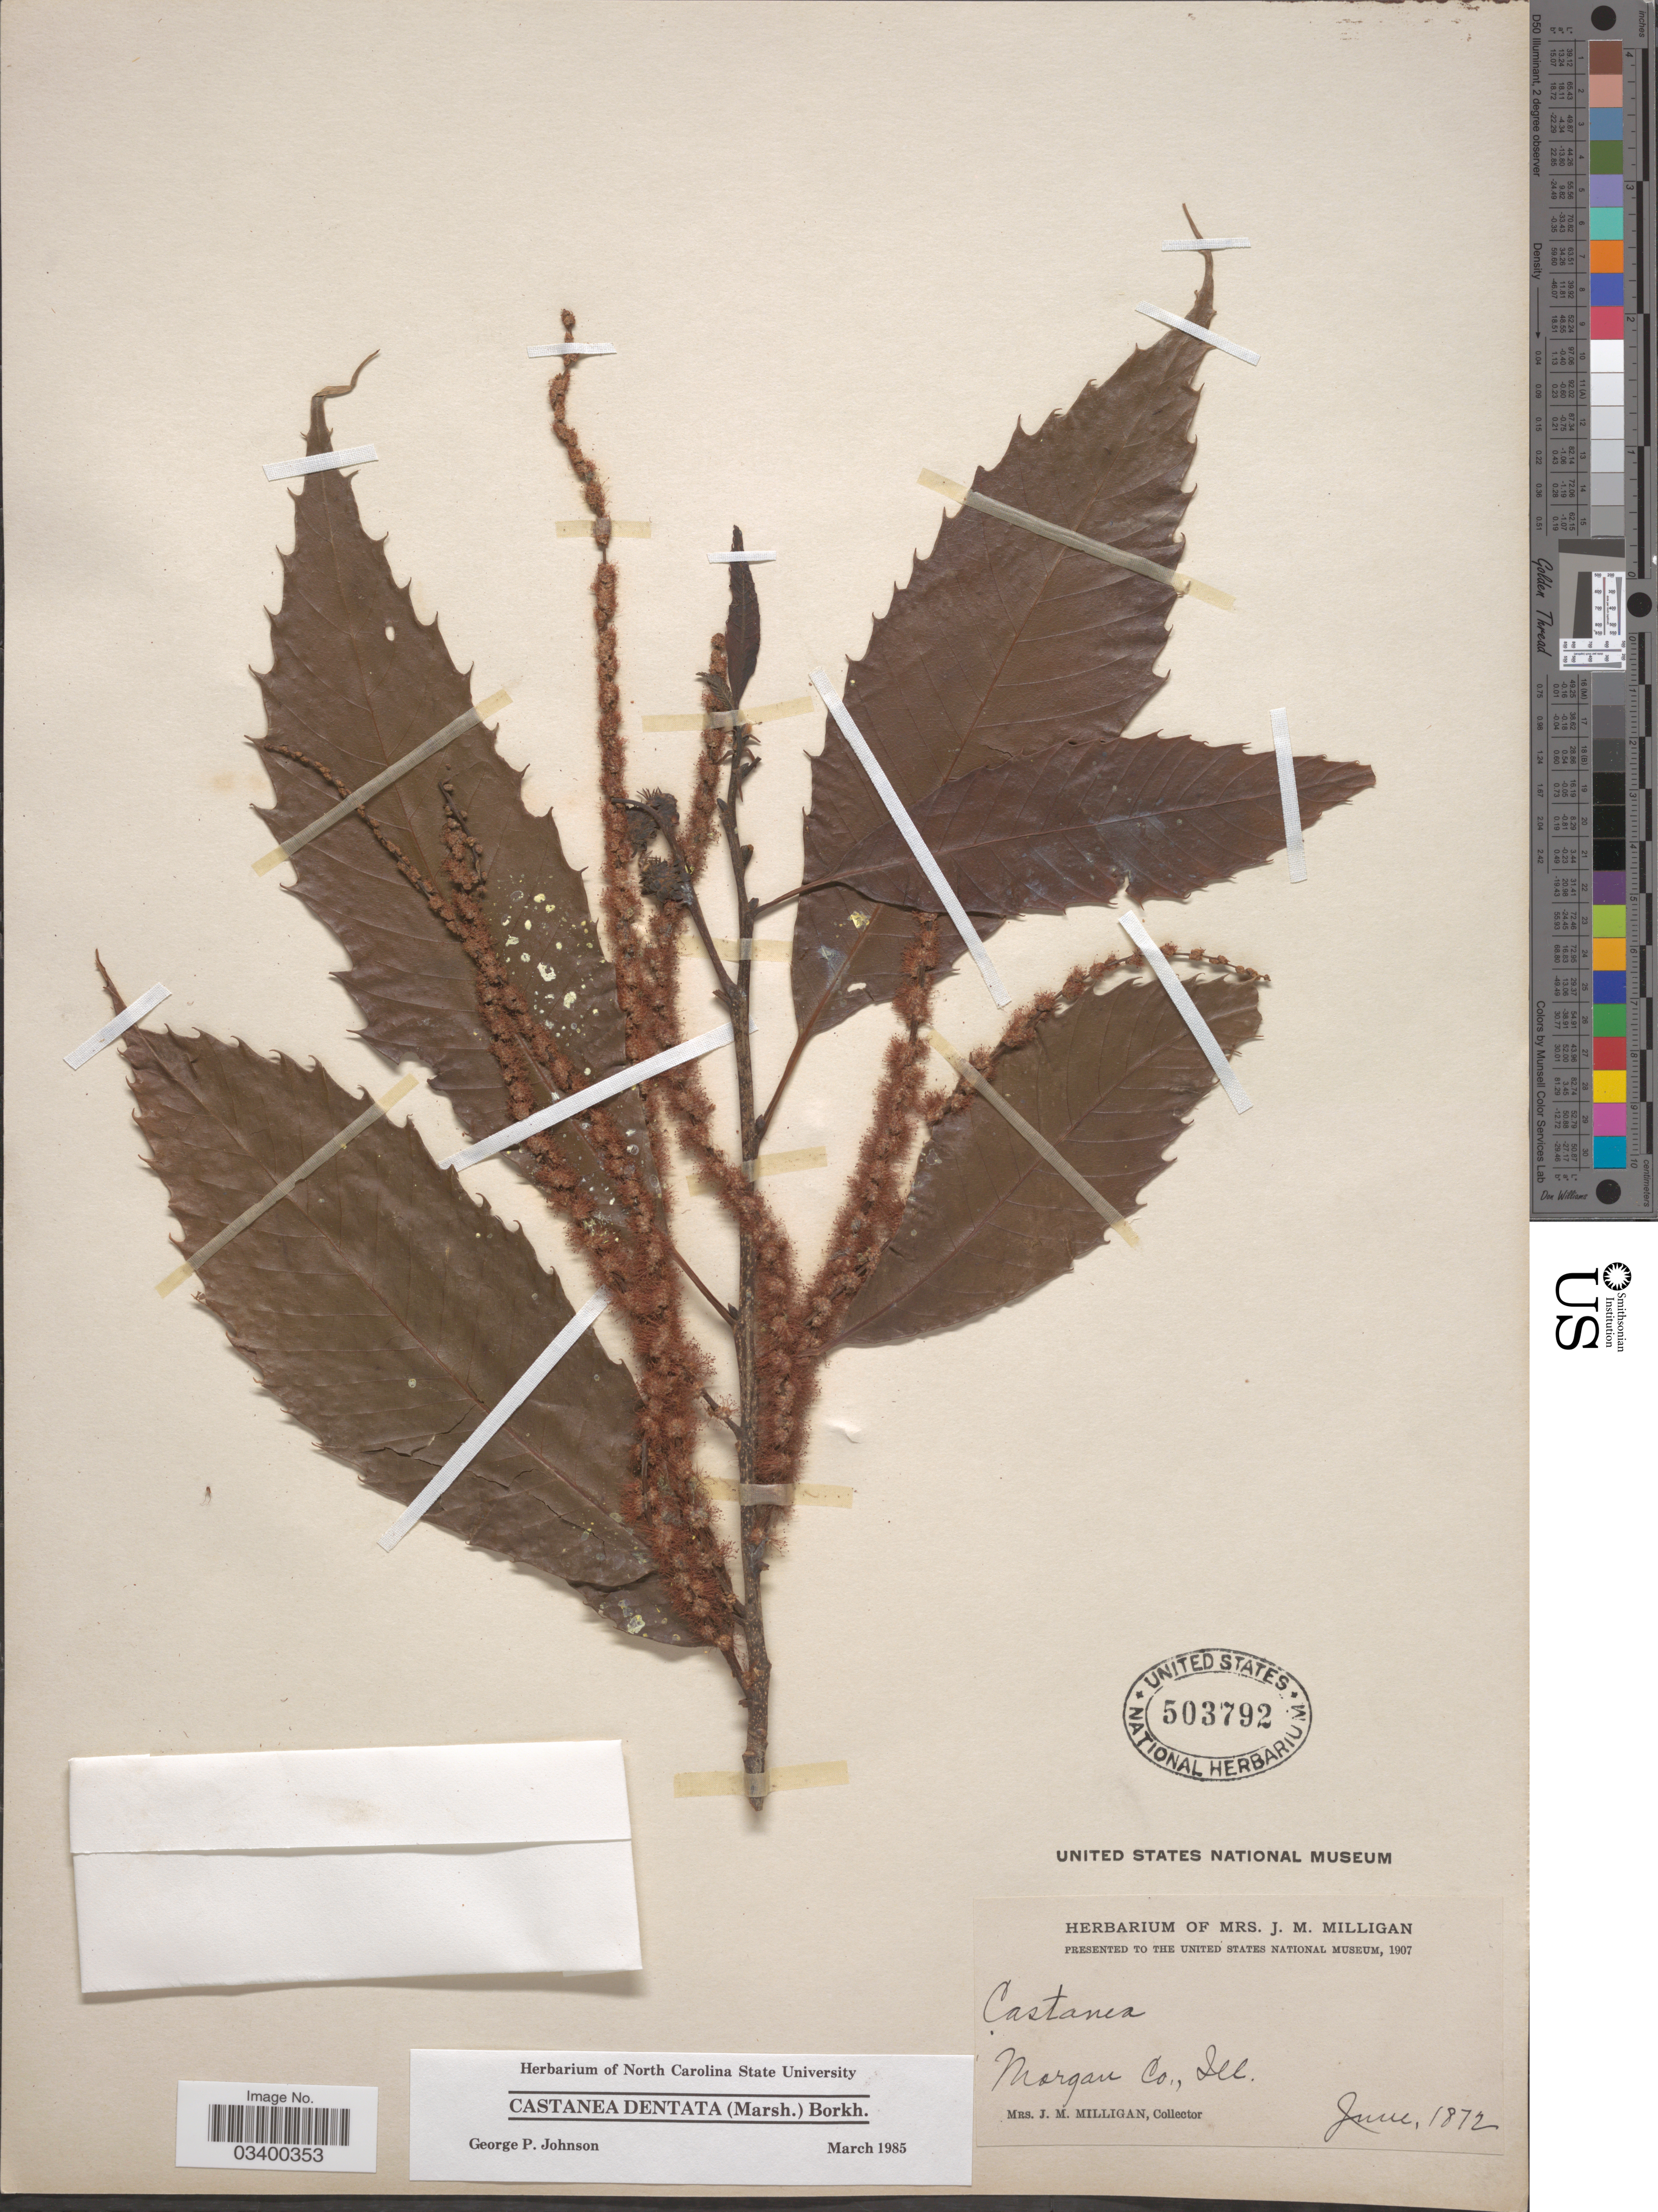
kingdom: Plantae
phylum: Tracheophyta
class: Magnoliopsida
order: Fagales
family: Fagaceae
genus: Castanea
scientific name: Castanea dentata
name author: (Marshall) Borkh.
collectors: J. Milligan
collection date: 1872-06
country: United States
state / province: Illinois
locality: Morgan Co.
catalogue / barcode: US 503792